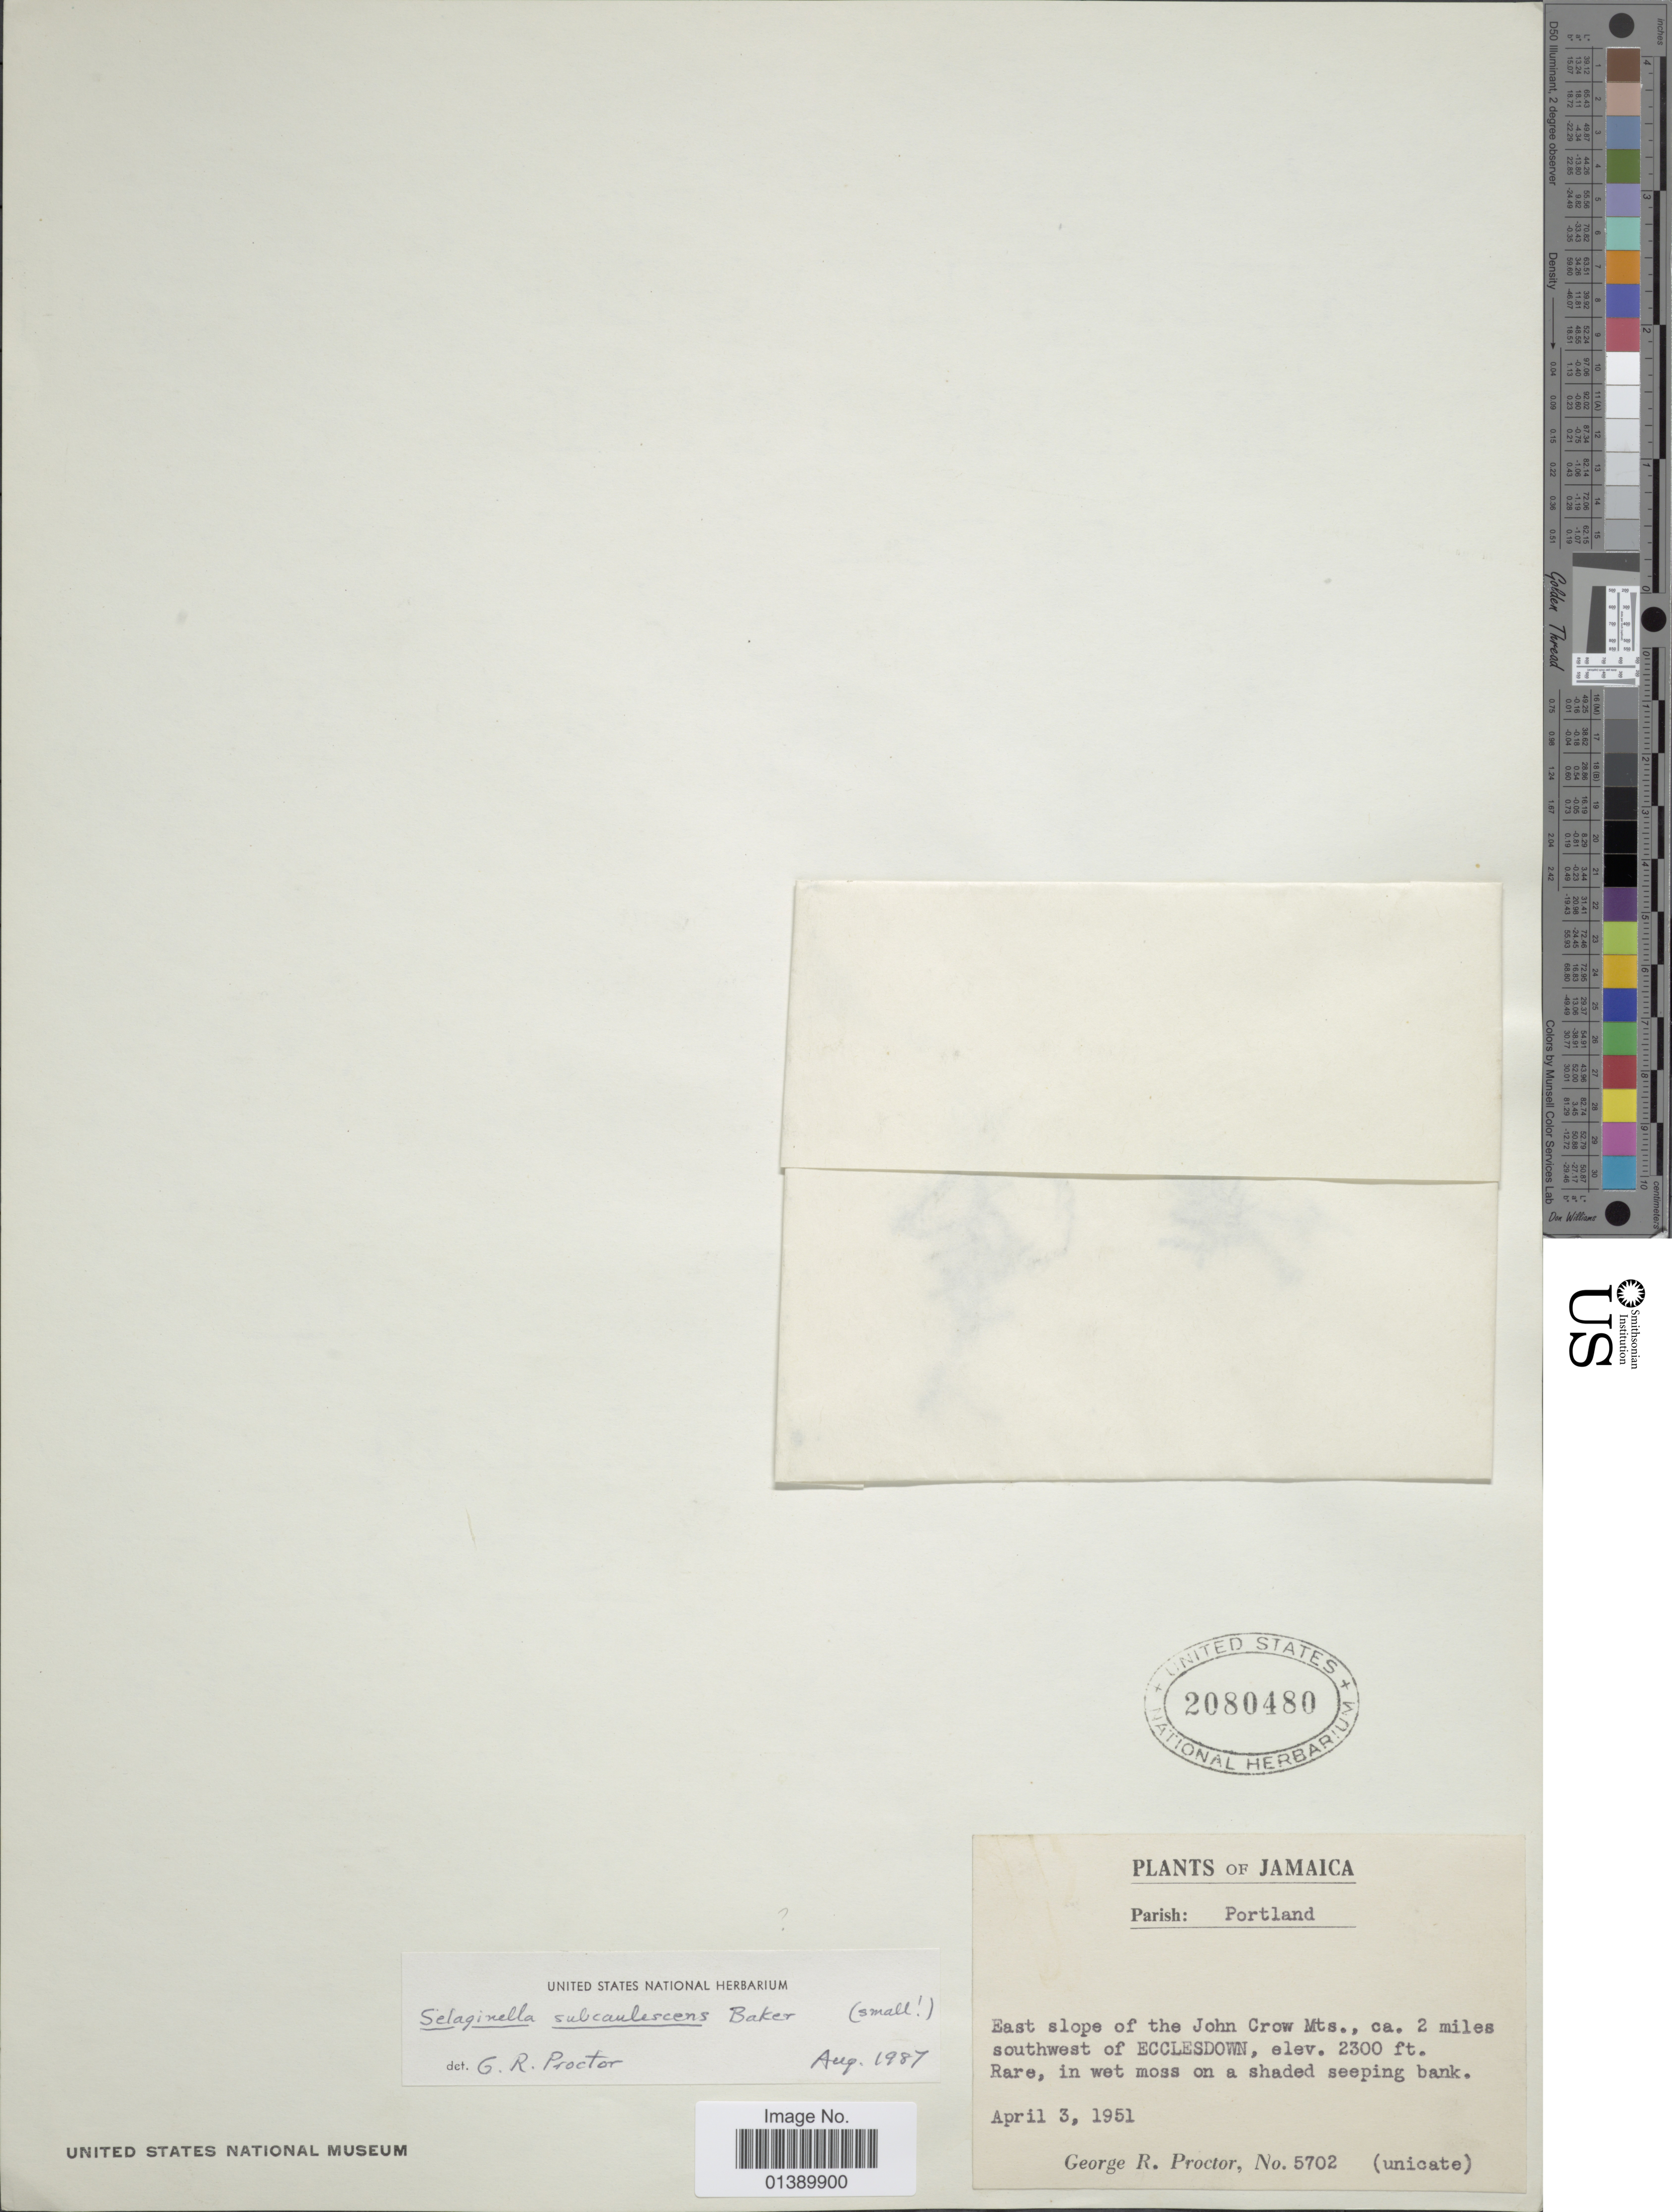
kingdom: Plantae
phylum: Tracheophyta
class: Lycopodiopsida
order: Selaginellales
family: Selaginellaceae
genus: Selaginella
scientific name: Selaginella subcaulescens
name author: Baker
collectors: G. R. Proctor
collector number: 5702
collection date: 1951-04-03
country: Jamaica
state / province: Portland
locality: East slope of the John Crow Mts., ca. 2 miles southwest of Ecclesdown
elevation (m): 701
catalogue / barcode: US 2080480